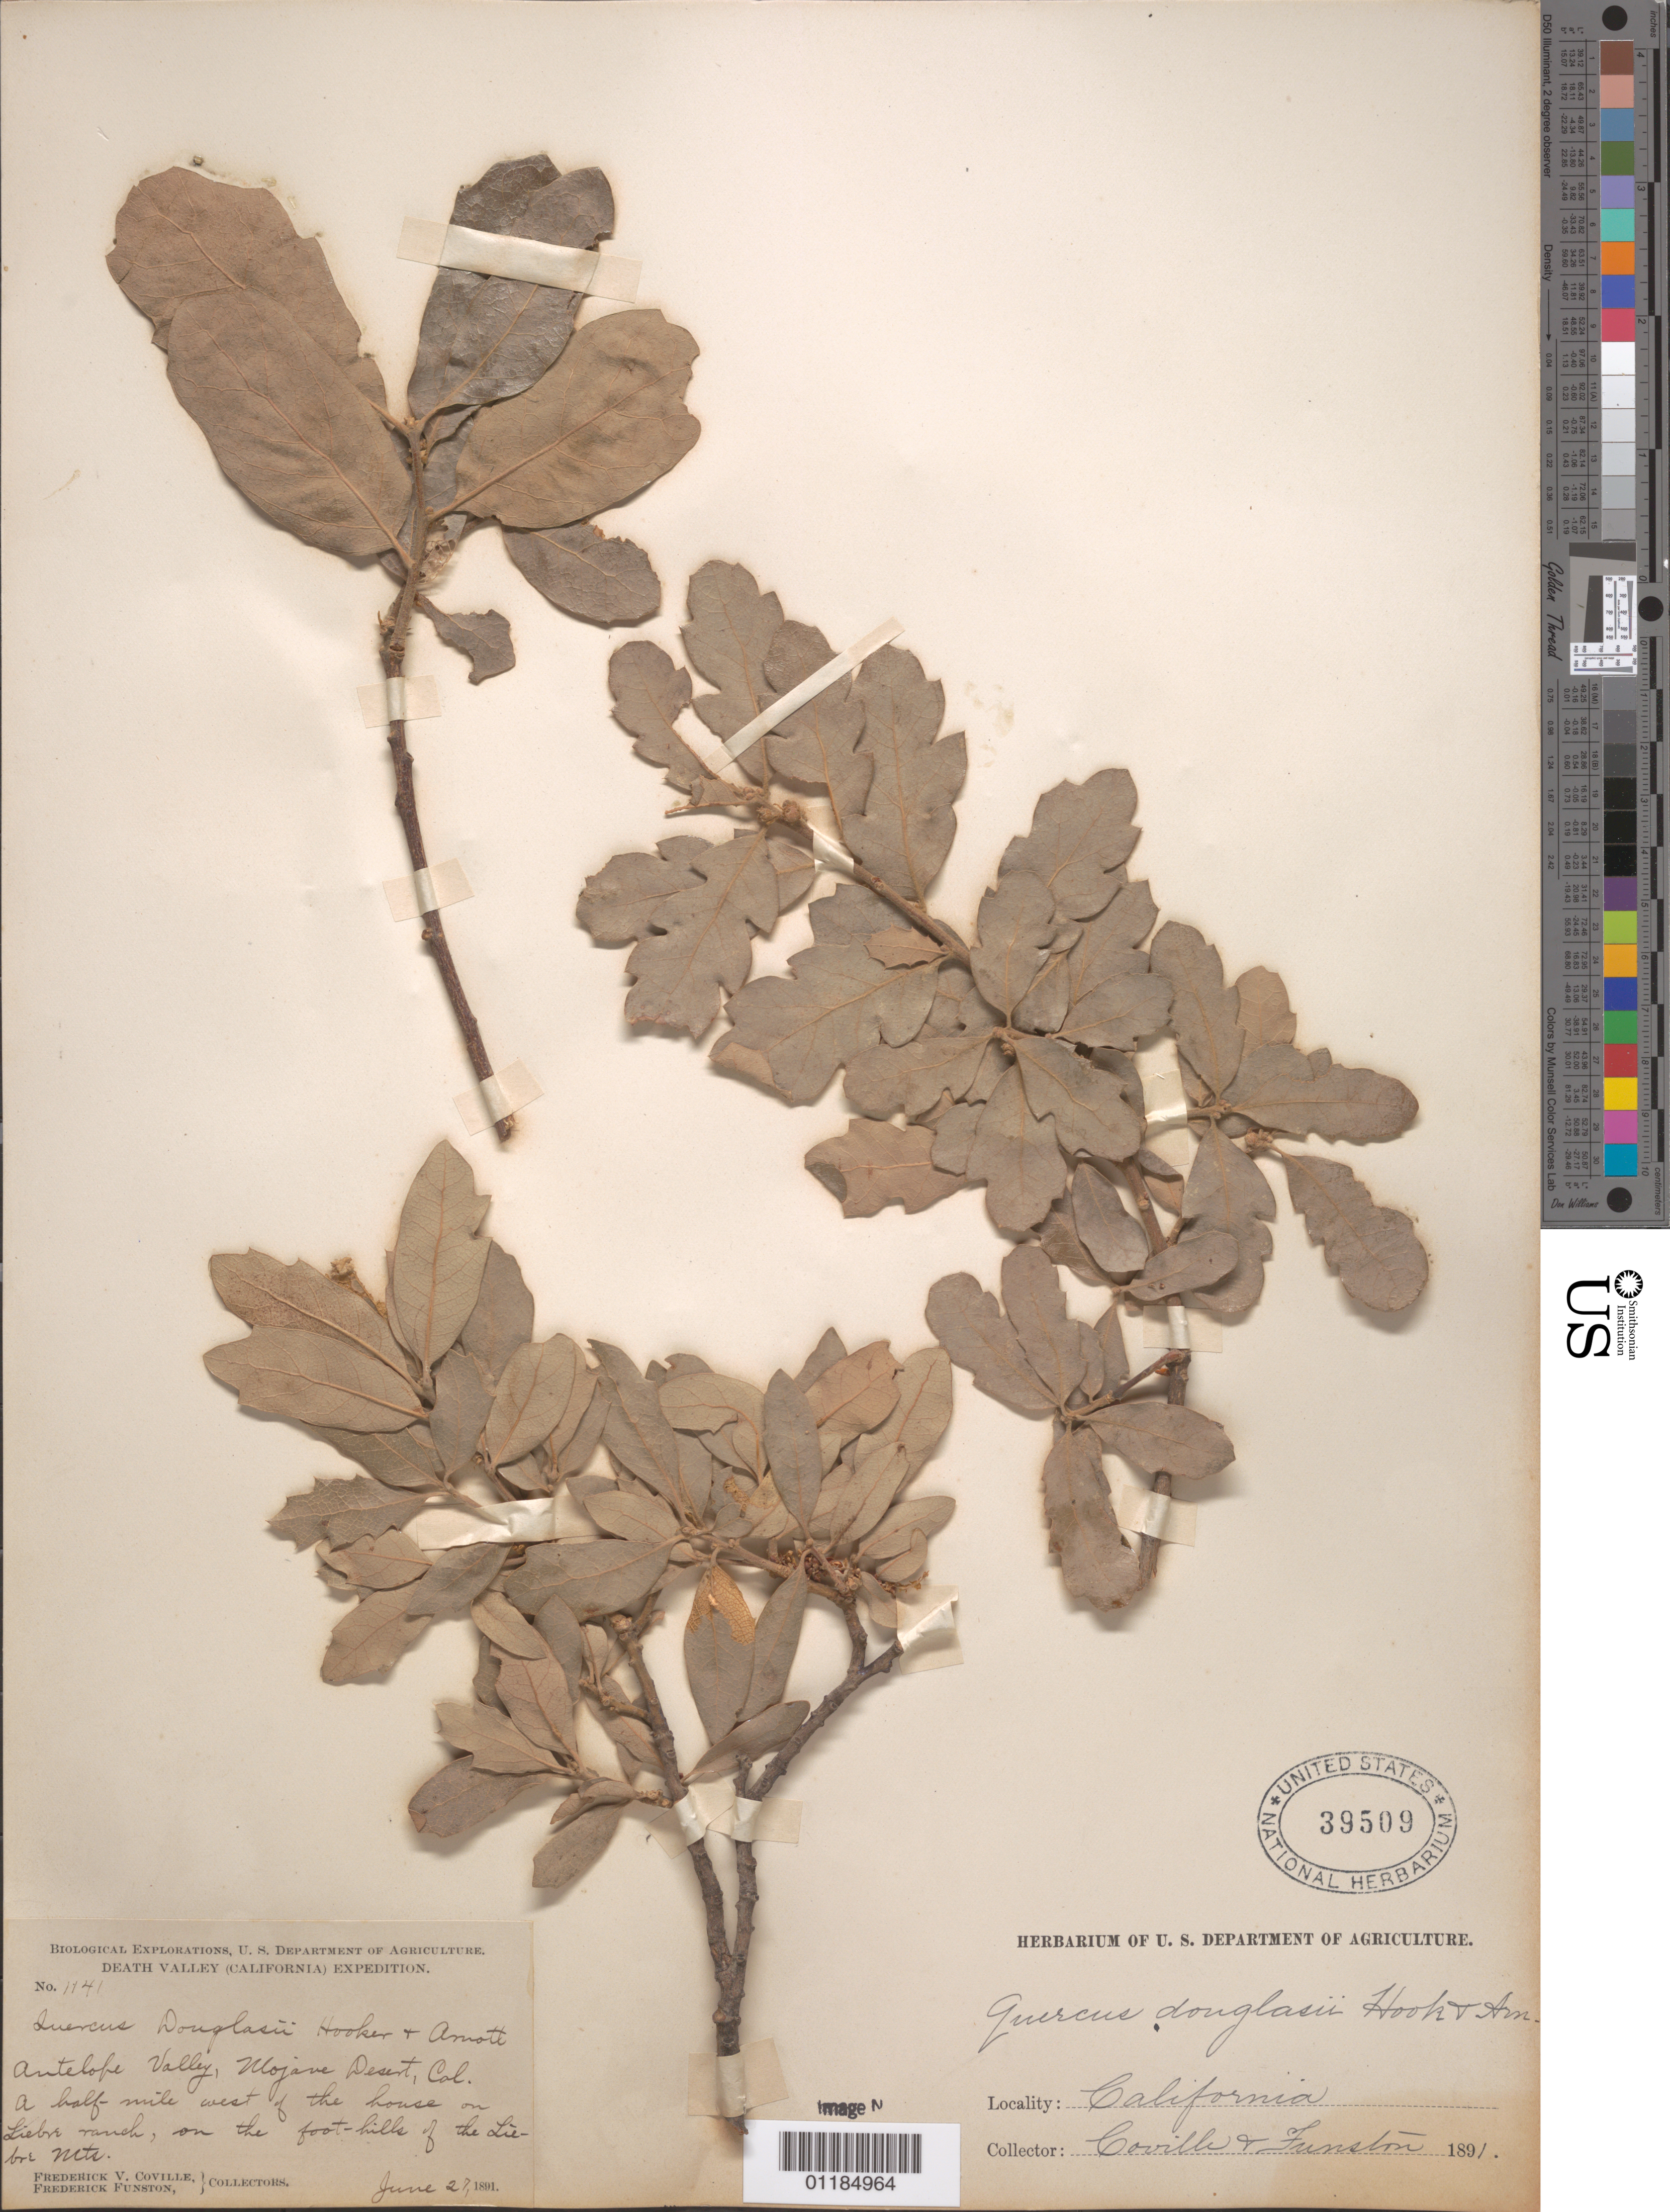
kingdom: Plantae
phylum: Tracheophyta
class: Magnoliopsida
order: Fagales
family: Fagaceae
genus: Quercus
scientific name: Quercus douglasii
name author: A. DC. in DC.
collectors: F. V. Coville & F. Funston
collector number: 1141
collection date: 1891-06-27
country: United States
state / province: California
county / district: San Bernardino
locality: Antelope Valley. Mojave Desert, a half mile west of the house on Liebre Ranch, on the foot-hills of the Liebre mts.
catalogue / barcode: US 39509